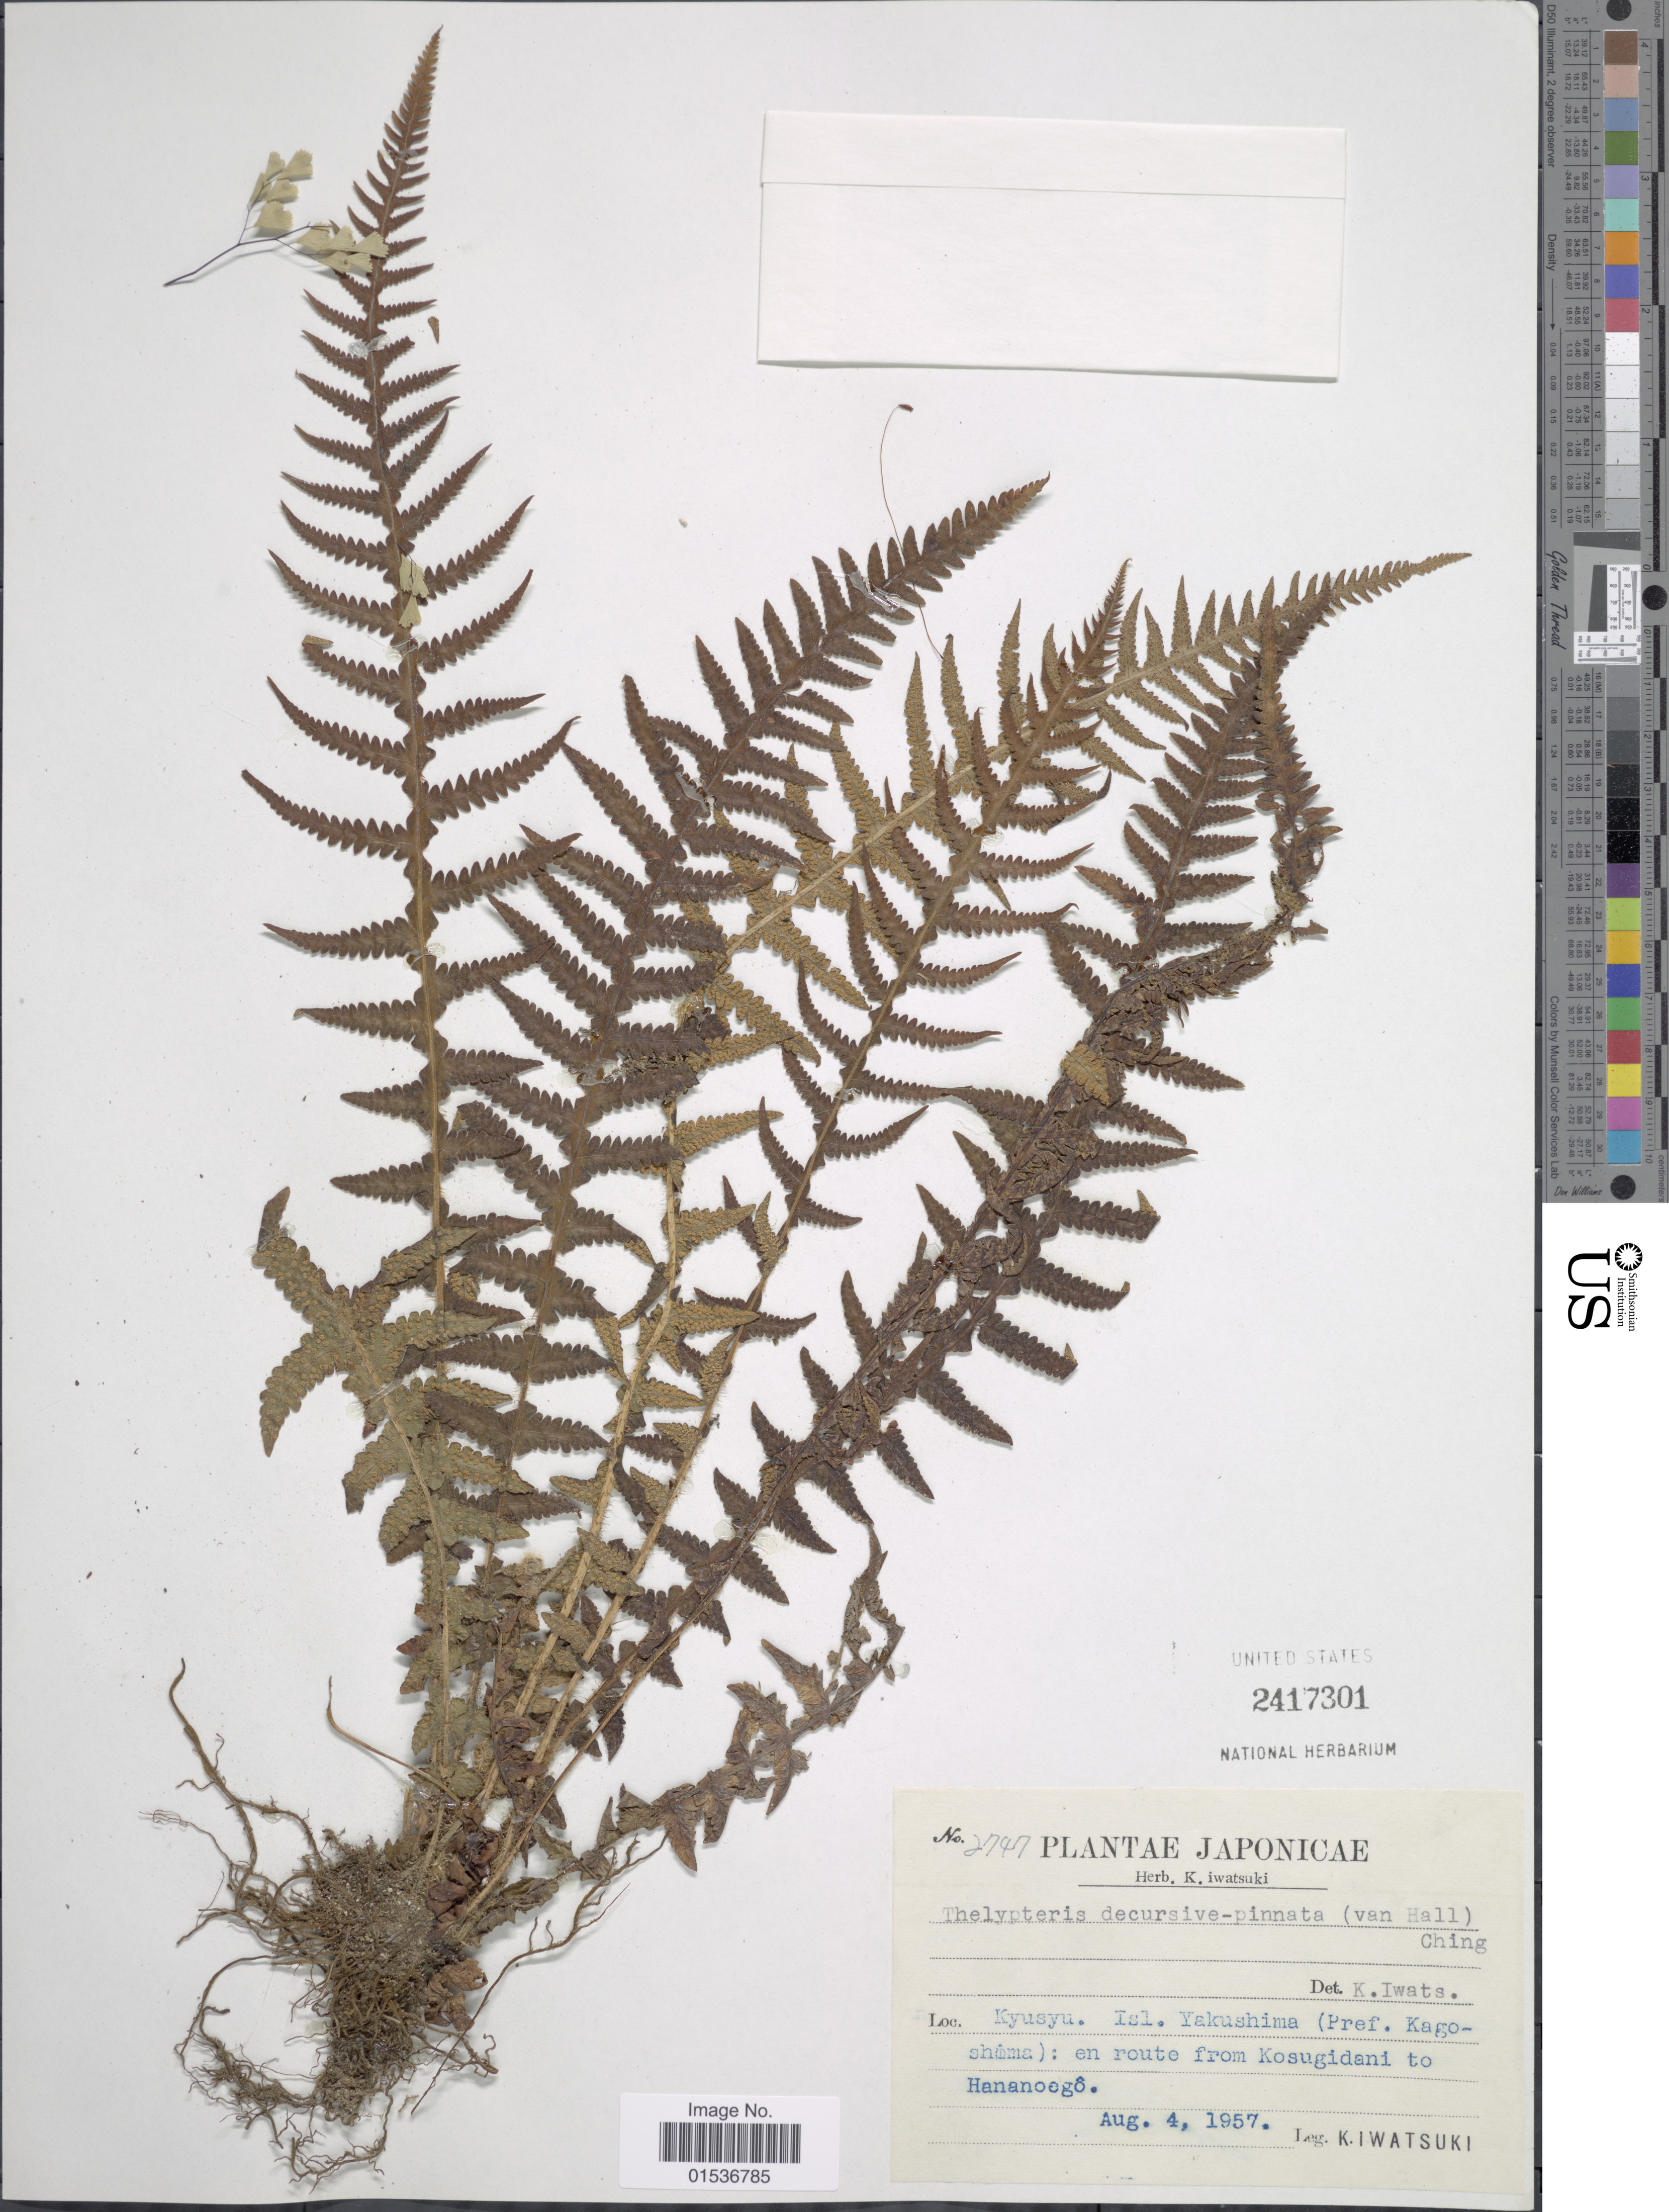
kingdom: Plantae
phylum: Tracheophyta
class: Polypodiopsida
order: Polypodiales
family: Thelypteridaceae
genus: Phegopteris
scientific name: Phegopteris decursivepinnata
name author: (H.C. Hall) Fée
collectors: K. Iwatsuki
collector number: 2747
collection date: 1957-08-04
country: Japan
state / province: Kagosima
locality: Japonicae.Kyusyu. Isl. Yakushima (Pref. Kagoshima): en route from Kosugidani to Hananoego.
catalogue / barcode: US 2417301